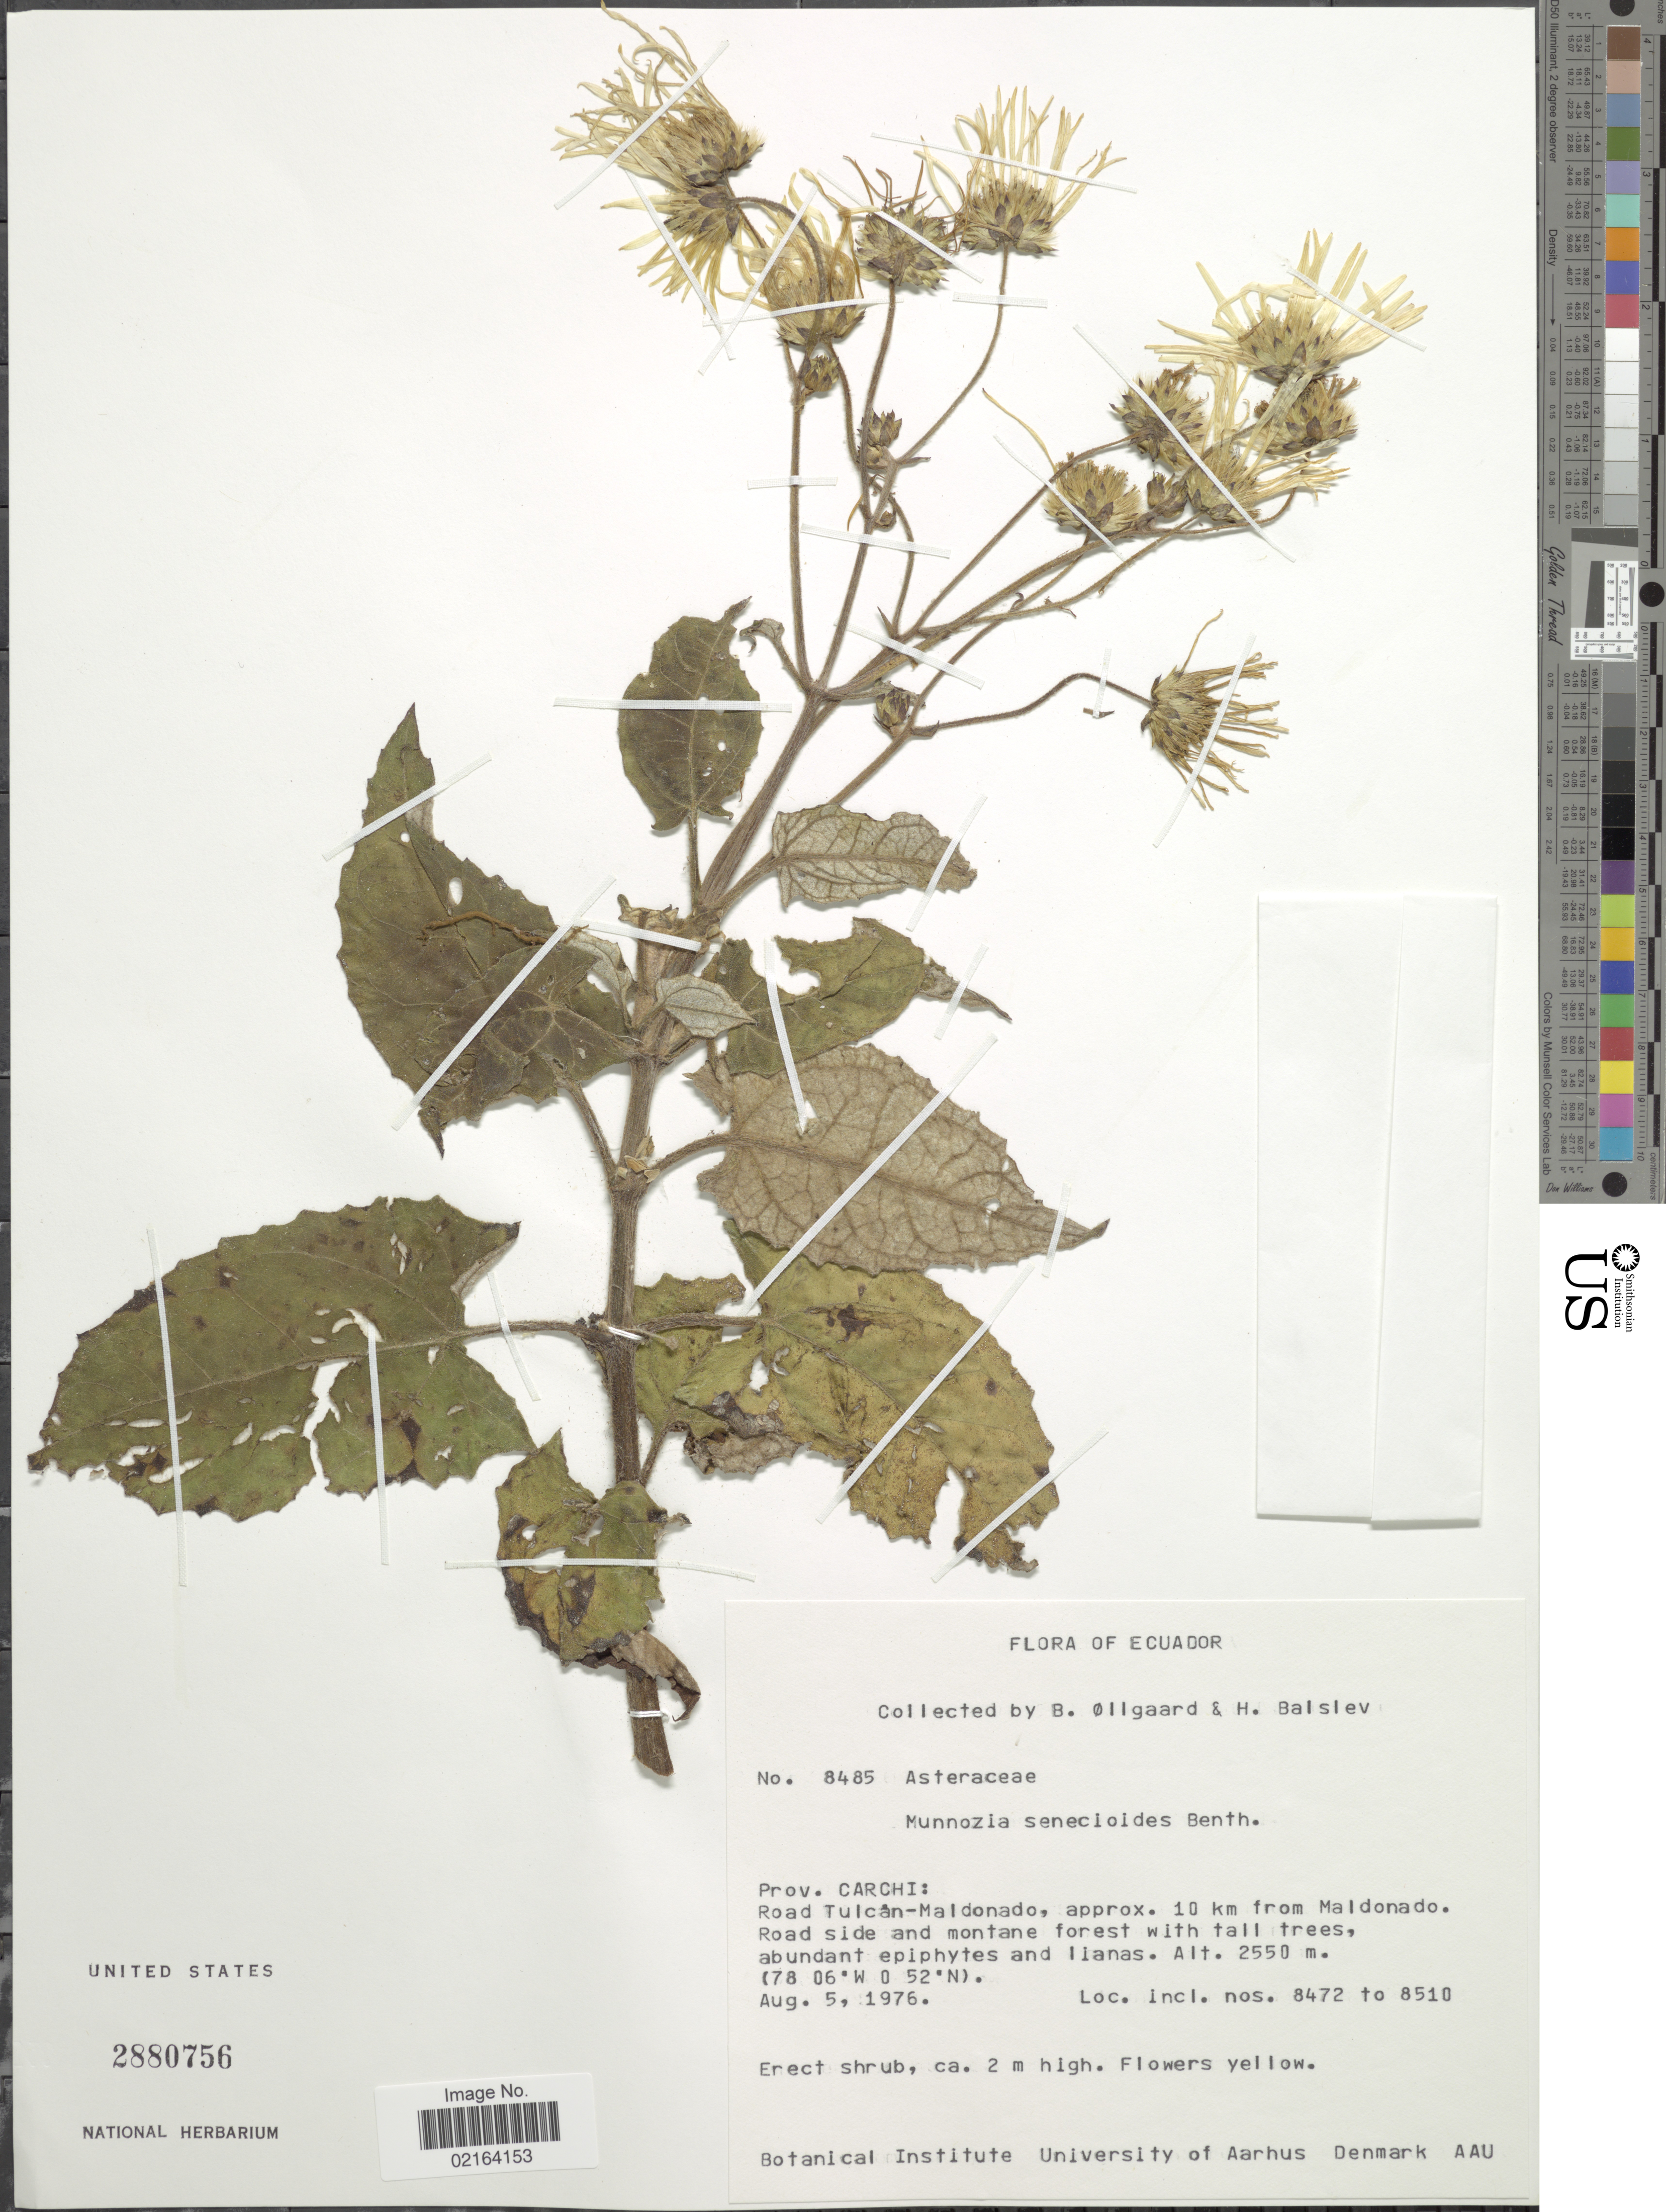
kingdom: Plantae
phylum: Tracheophyta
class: Magnoliopsida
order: Asterales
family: Asteraceae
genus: Munnozia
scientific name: Munnozia senecionidis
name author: Benth.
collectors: B. Øllgaard & H. Balslev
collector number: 8485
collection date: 1976-08-05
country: Ecuador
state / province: Carchi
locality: Prov. Carchi, Road Tulcan-Maldonado, approx 10 km from Maldonaldo, Road side and montane forest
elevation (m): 2550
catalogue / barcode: US 2880756